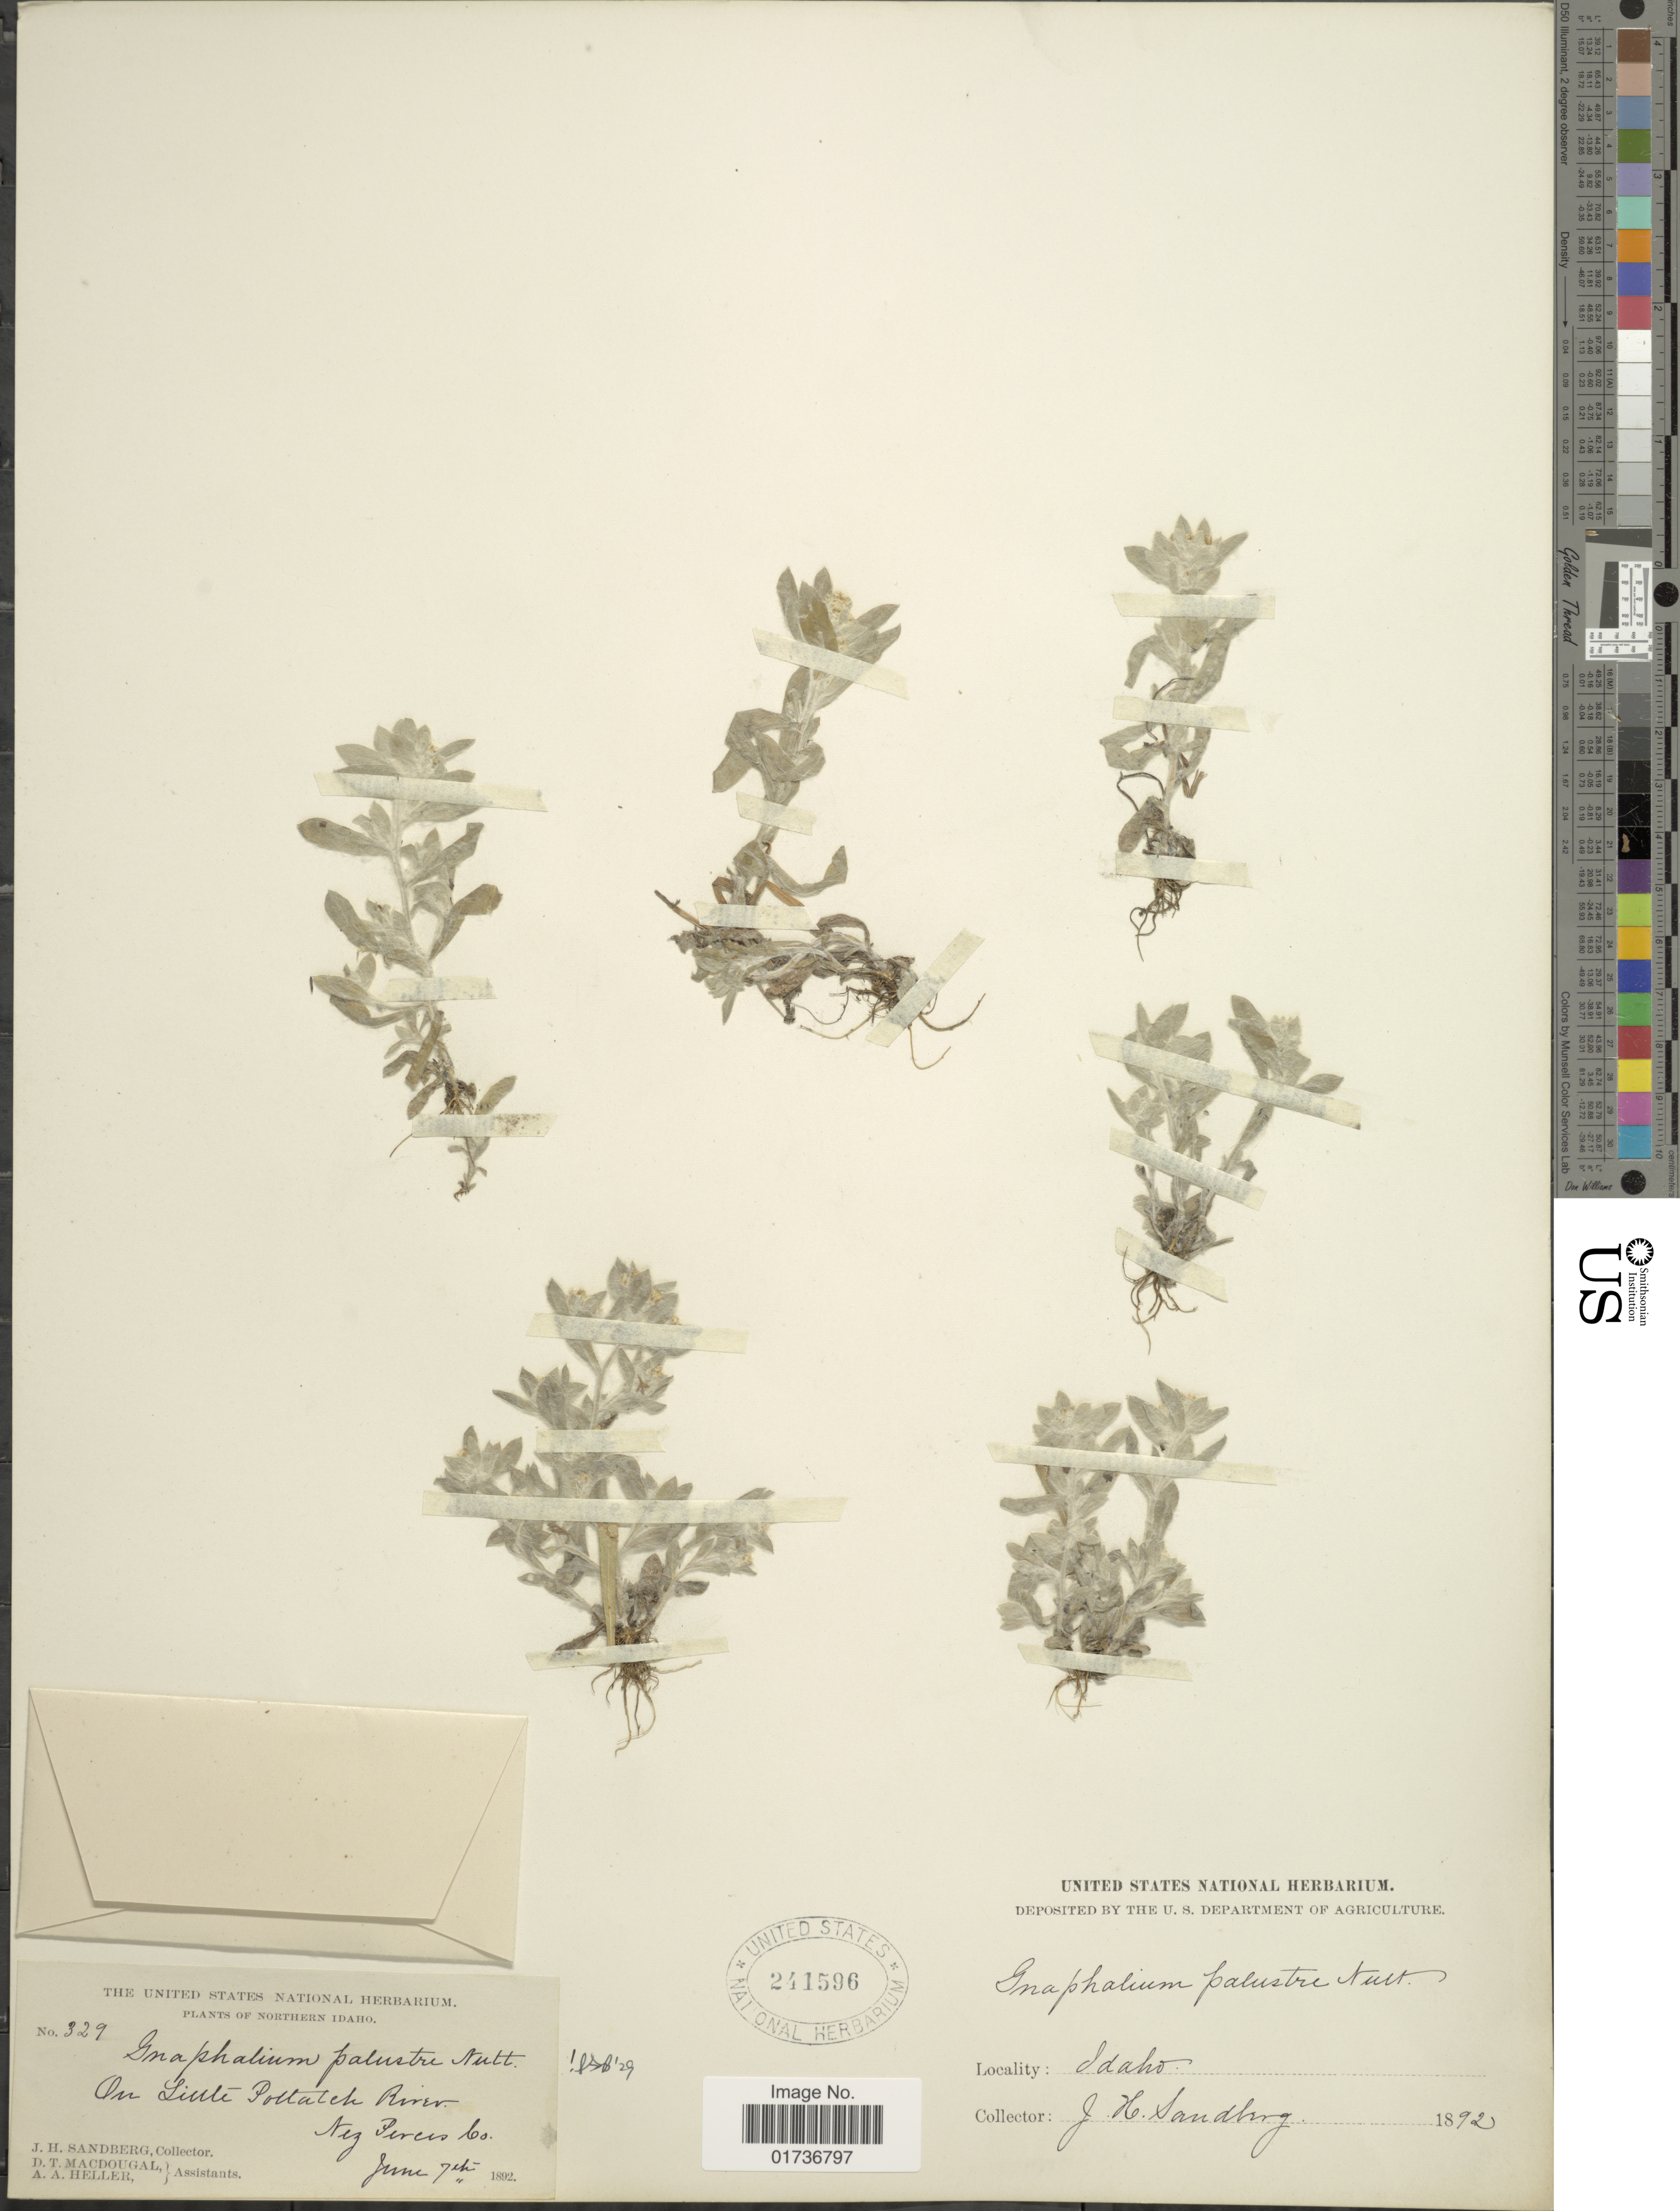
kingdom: Plantae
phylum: Tracheophyta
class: Magnoliopsida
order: Asterales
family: Asteraceae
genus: Gnaphalium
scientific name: Gnaphalium palustre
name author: Nutt.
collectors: J. H. Sandberg, D. T. MacDougal & A. A. Heller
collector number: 329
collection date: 1892-06-07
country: United States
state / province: Idaho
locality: Northern Idaho, On Little Pollatch River, Nez Perces Co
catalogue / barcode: US 241596